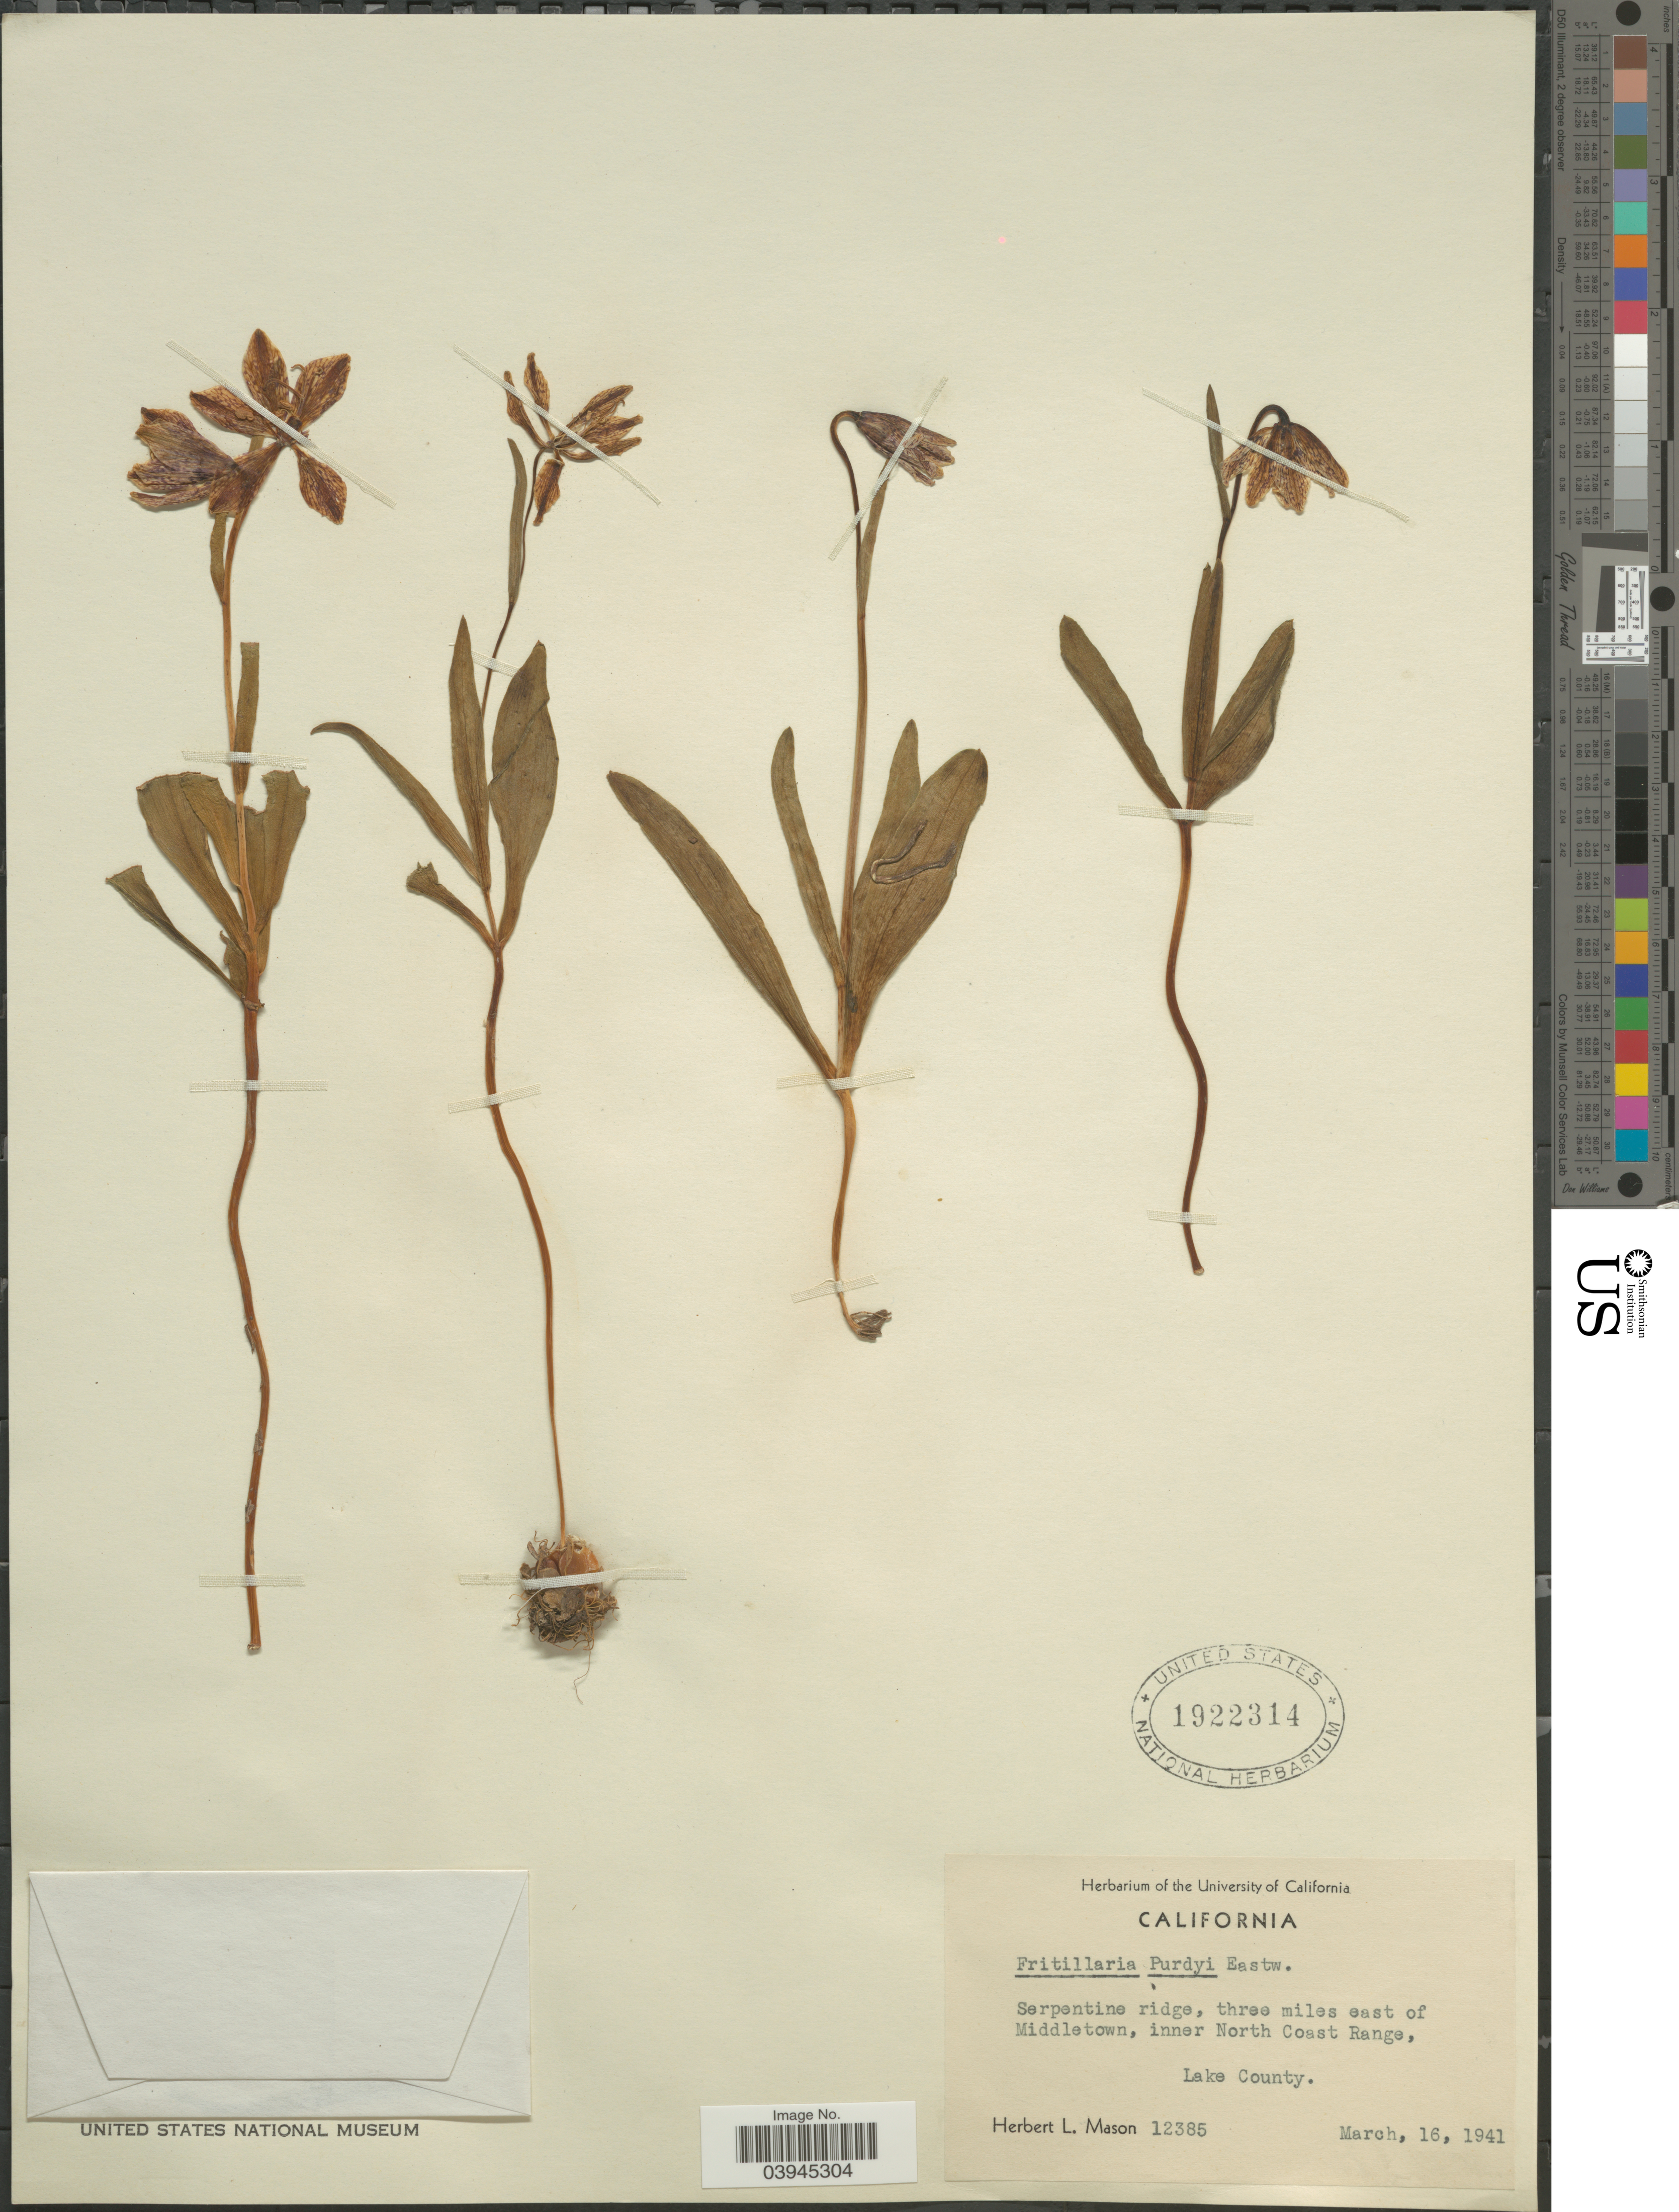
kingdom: Plantae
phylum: Tracheophyta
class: Liliopsida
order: Liliales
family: Liliaceae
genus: Fritillaria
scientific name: Fritillaria purdyi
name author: Eastw.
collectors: H. L. Mason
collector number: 12385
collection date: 1941-03-16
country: United States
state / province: California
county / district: Lake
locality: Serpentine ridge, three miles east of Middletown, inner North Coast Range, Lake County.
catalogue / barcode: US 1922314